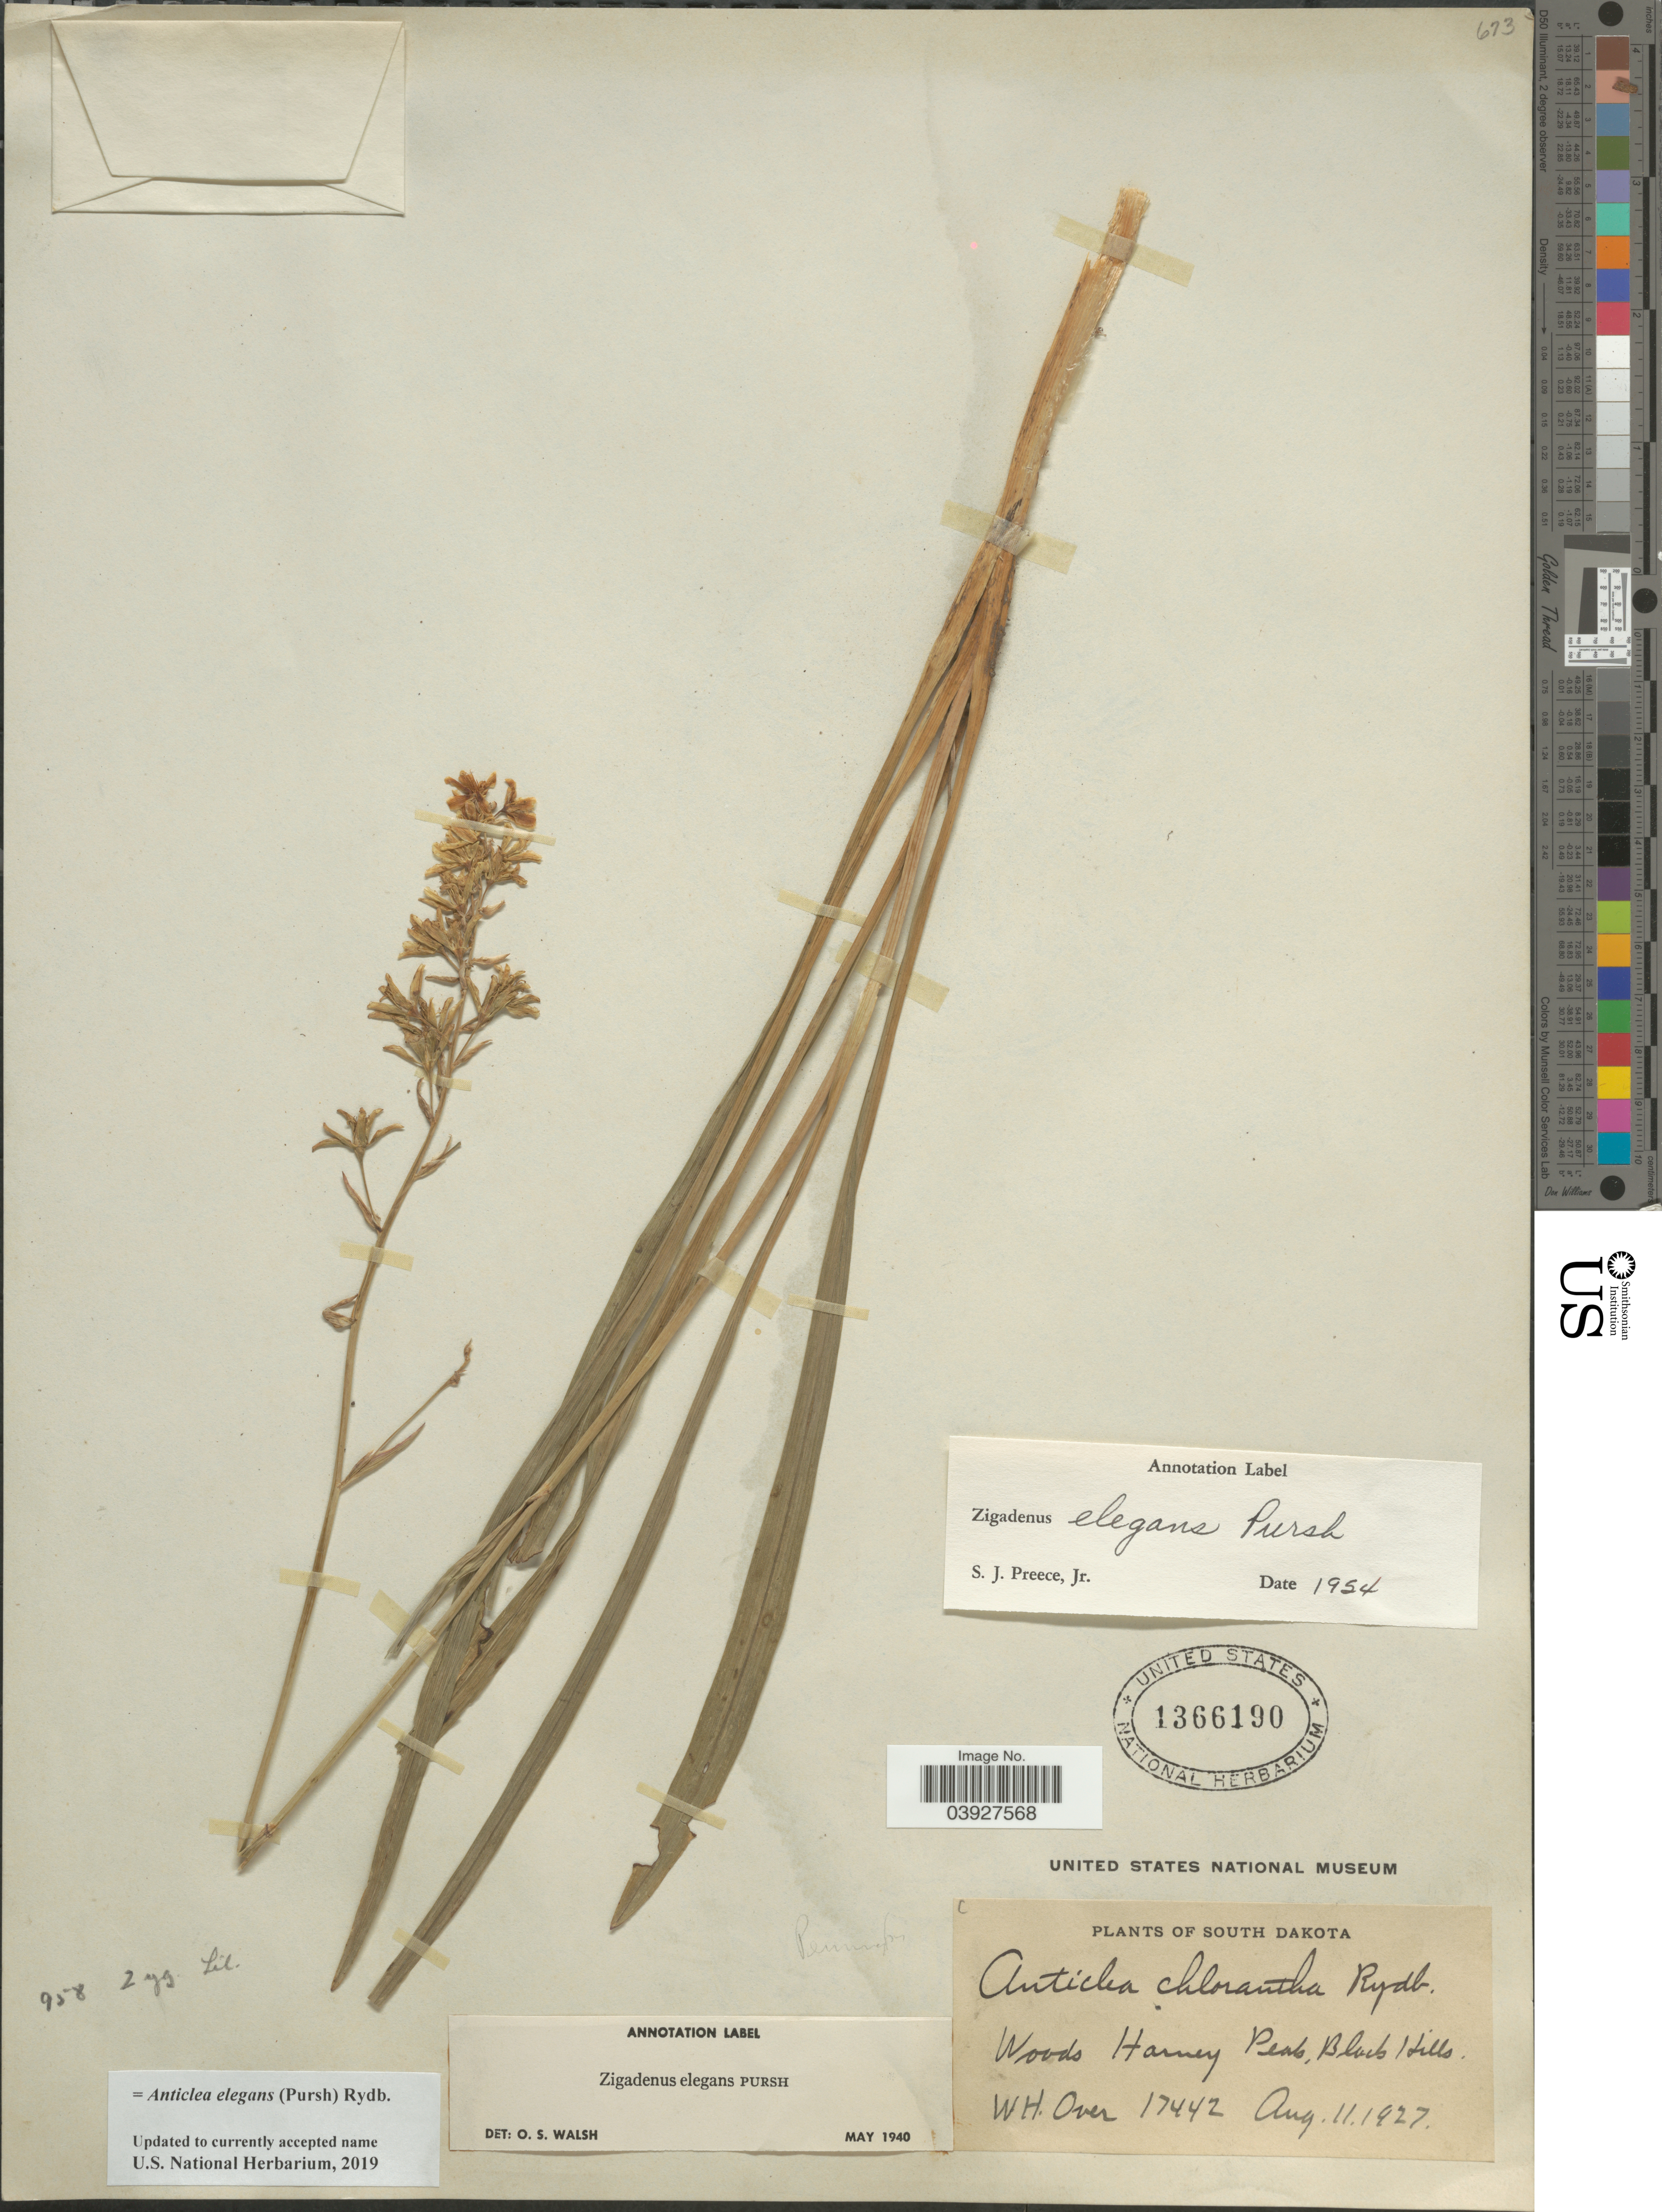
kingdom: Plantae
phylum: Tracheophyta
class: Liliopsida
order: Liliales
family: Melanthiaceae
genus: Anticlea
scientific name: Anticlea elegans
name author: (Pursh) Rydb.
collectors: W. Over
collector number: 17442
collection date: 1927-08-11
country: United States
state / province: South Dakota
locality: Woods Harney Peak, Black Hills.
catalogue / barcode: US 1366190